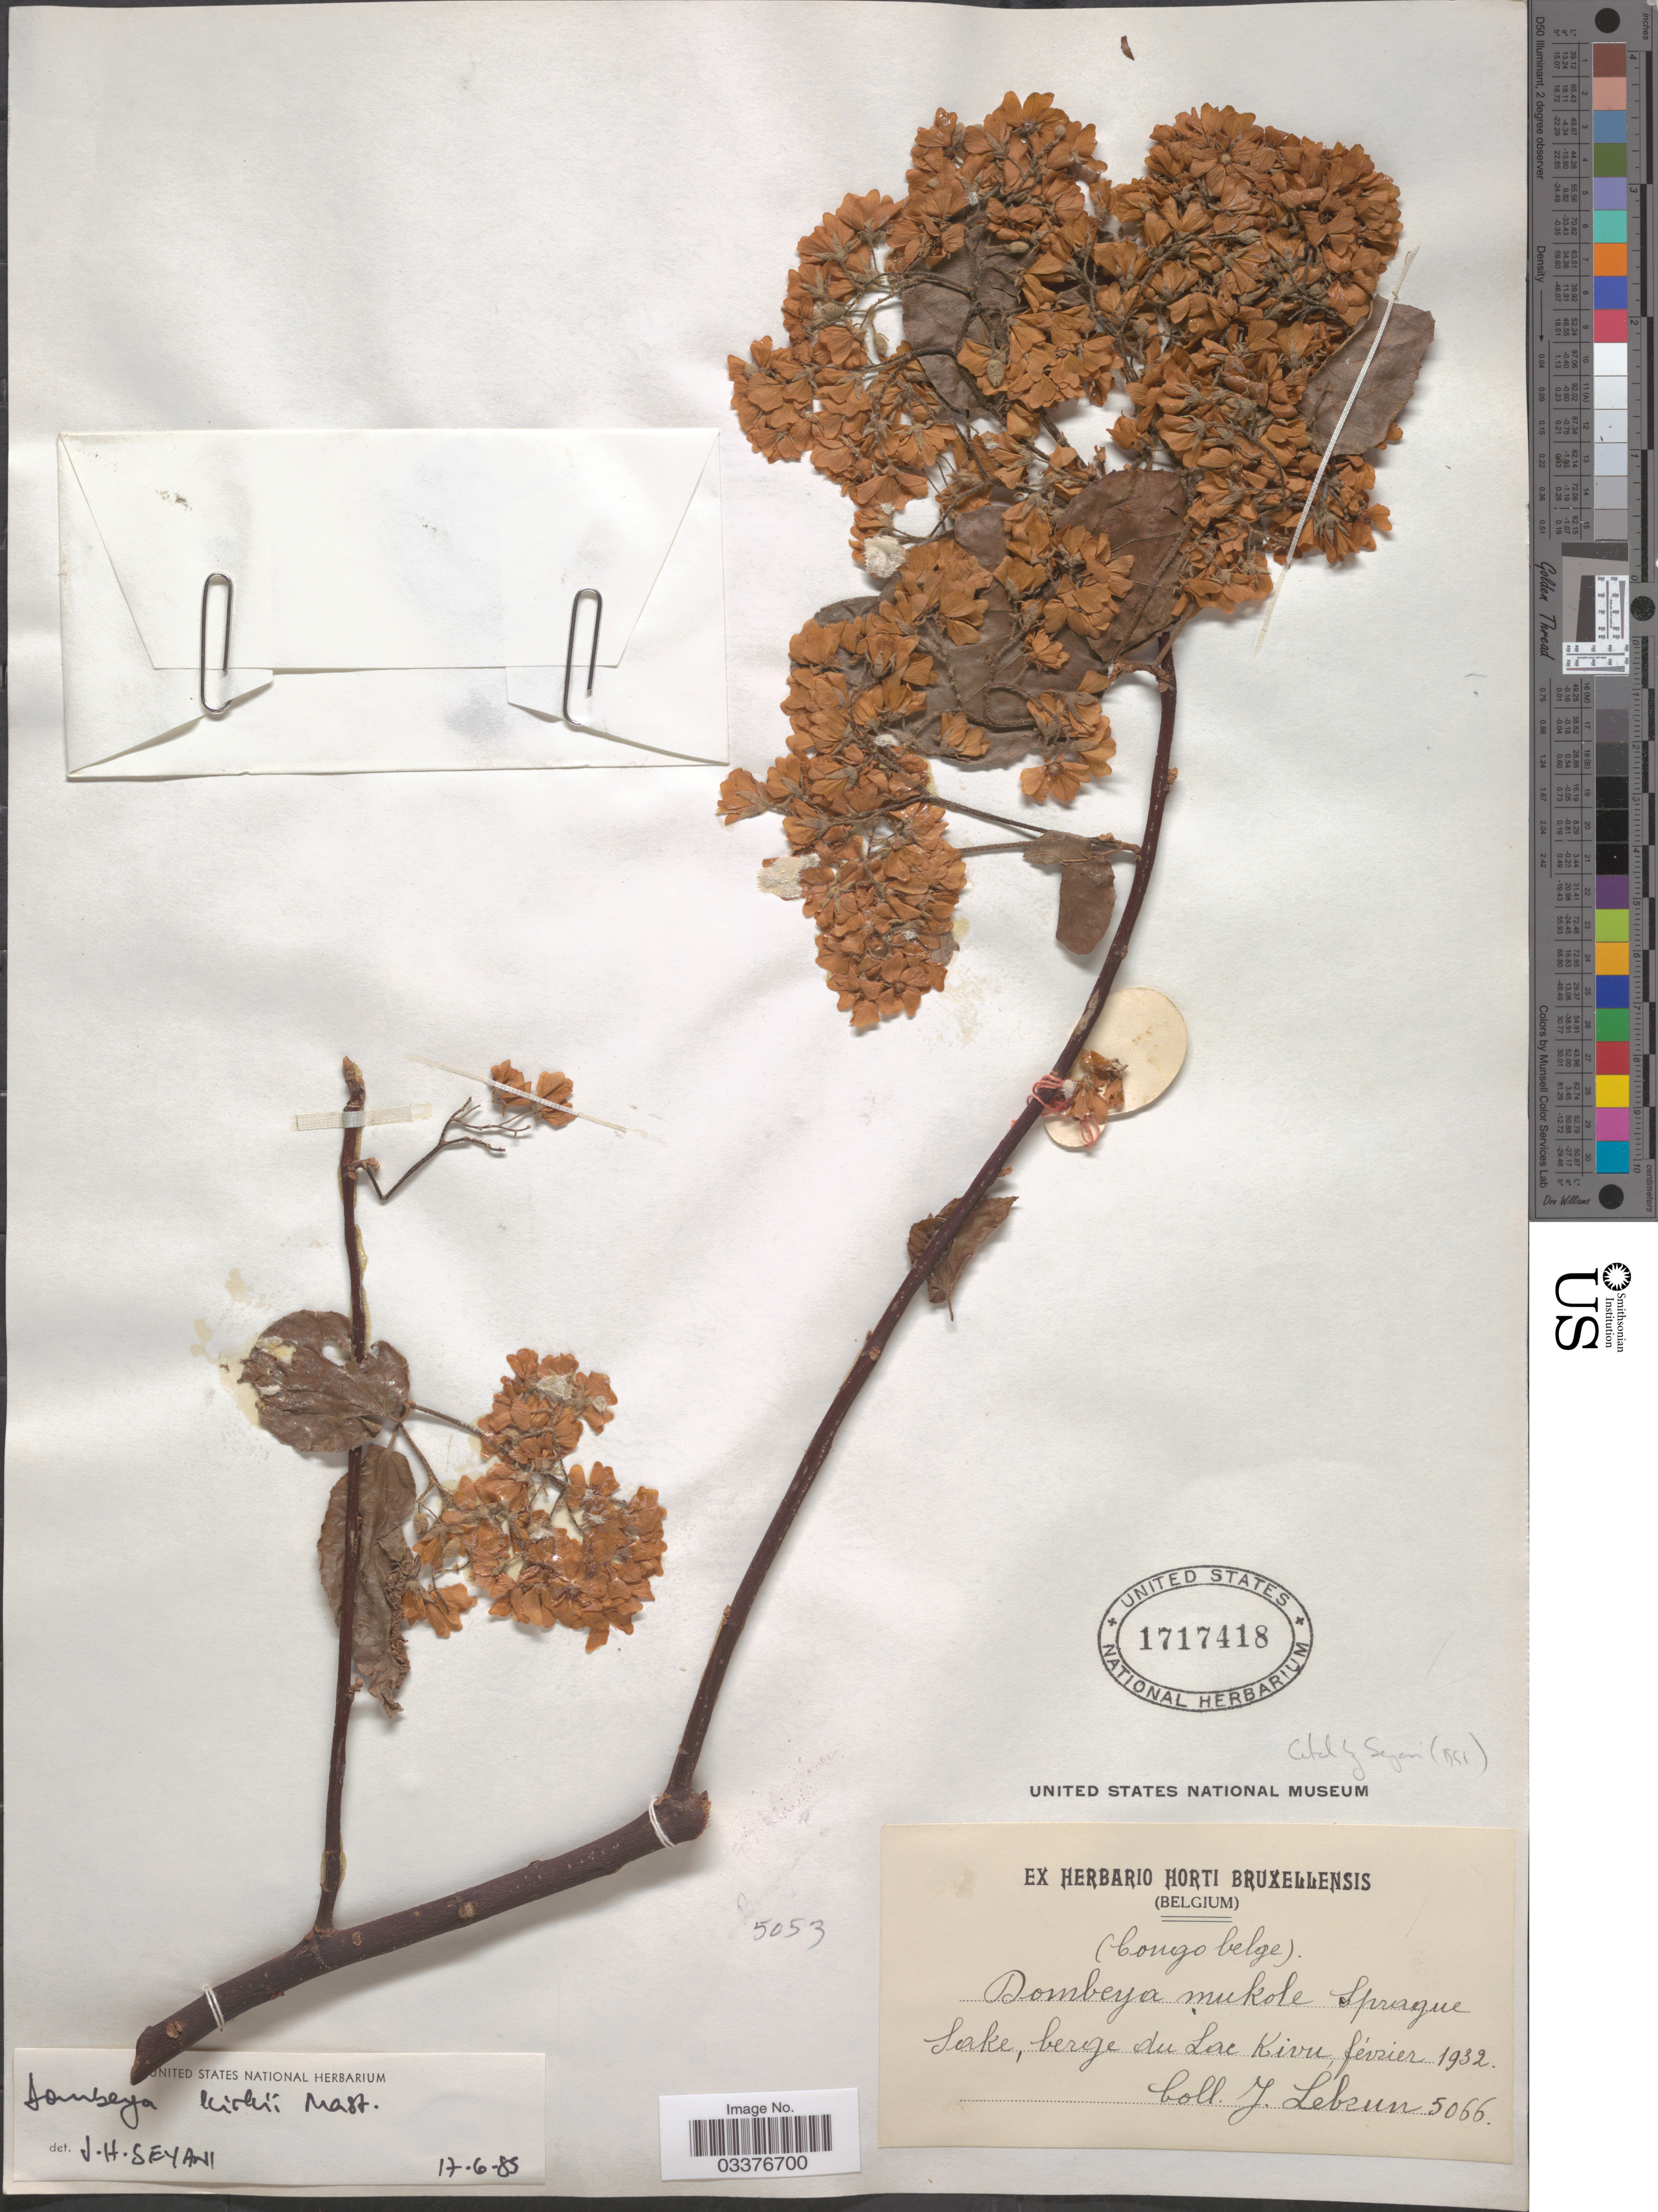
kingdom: Plantae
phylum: Tracheophyta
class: Magnoliopsida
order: Malvales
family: Malvaceae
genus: Dombeya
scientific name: Dombeya kirkii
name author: Mast.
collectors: J. A. Lebrun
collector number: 5066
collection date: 1932-02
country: Congo, Democratic Republic of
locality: (Congo Belge). Lake, berge du Lae Kivu.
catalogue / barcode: US 1717418